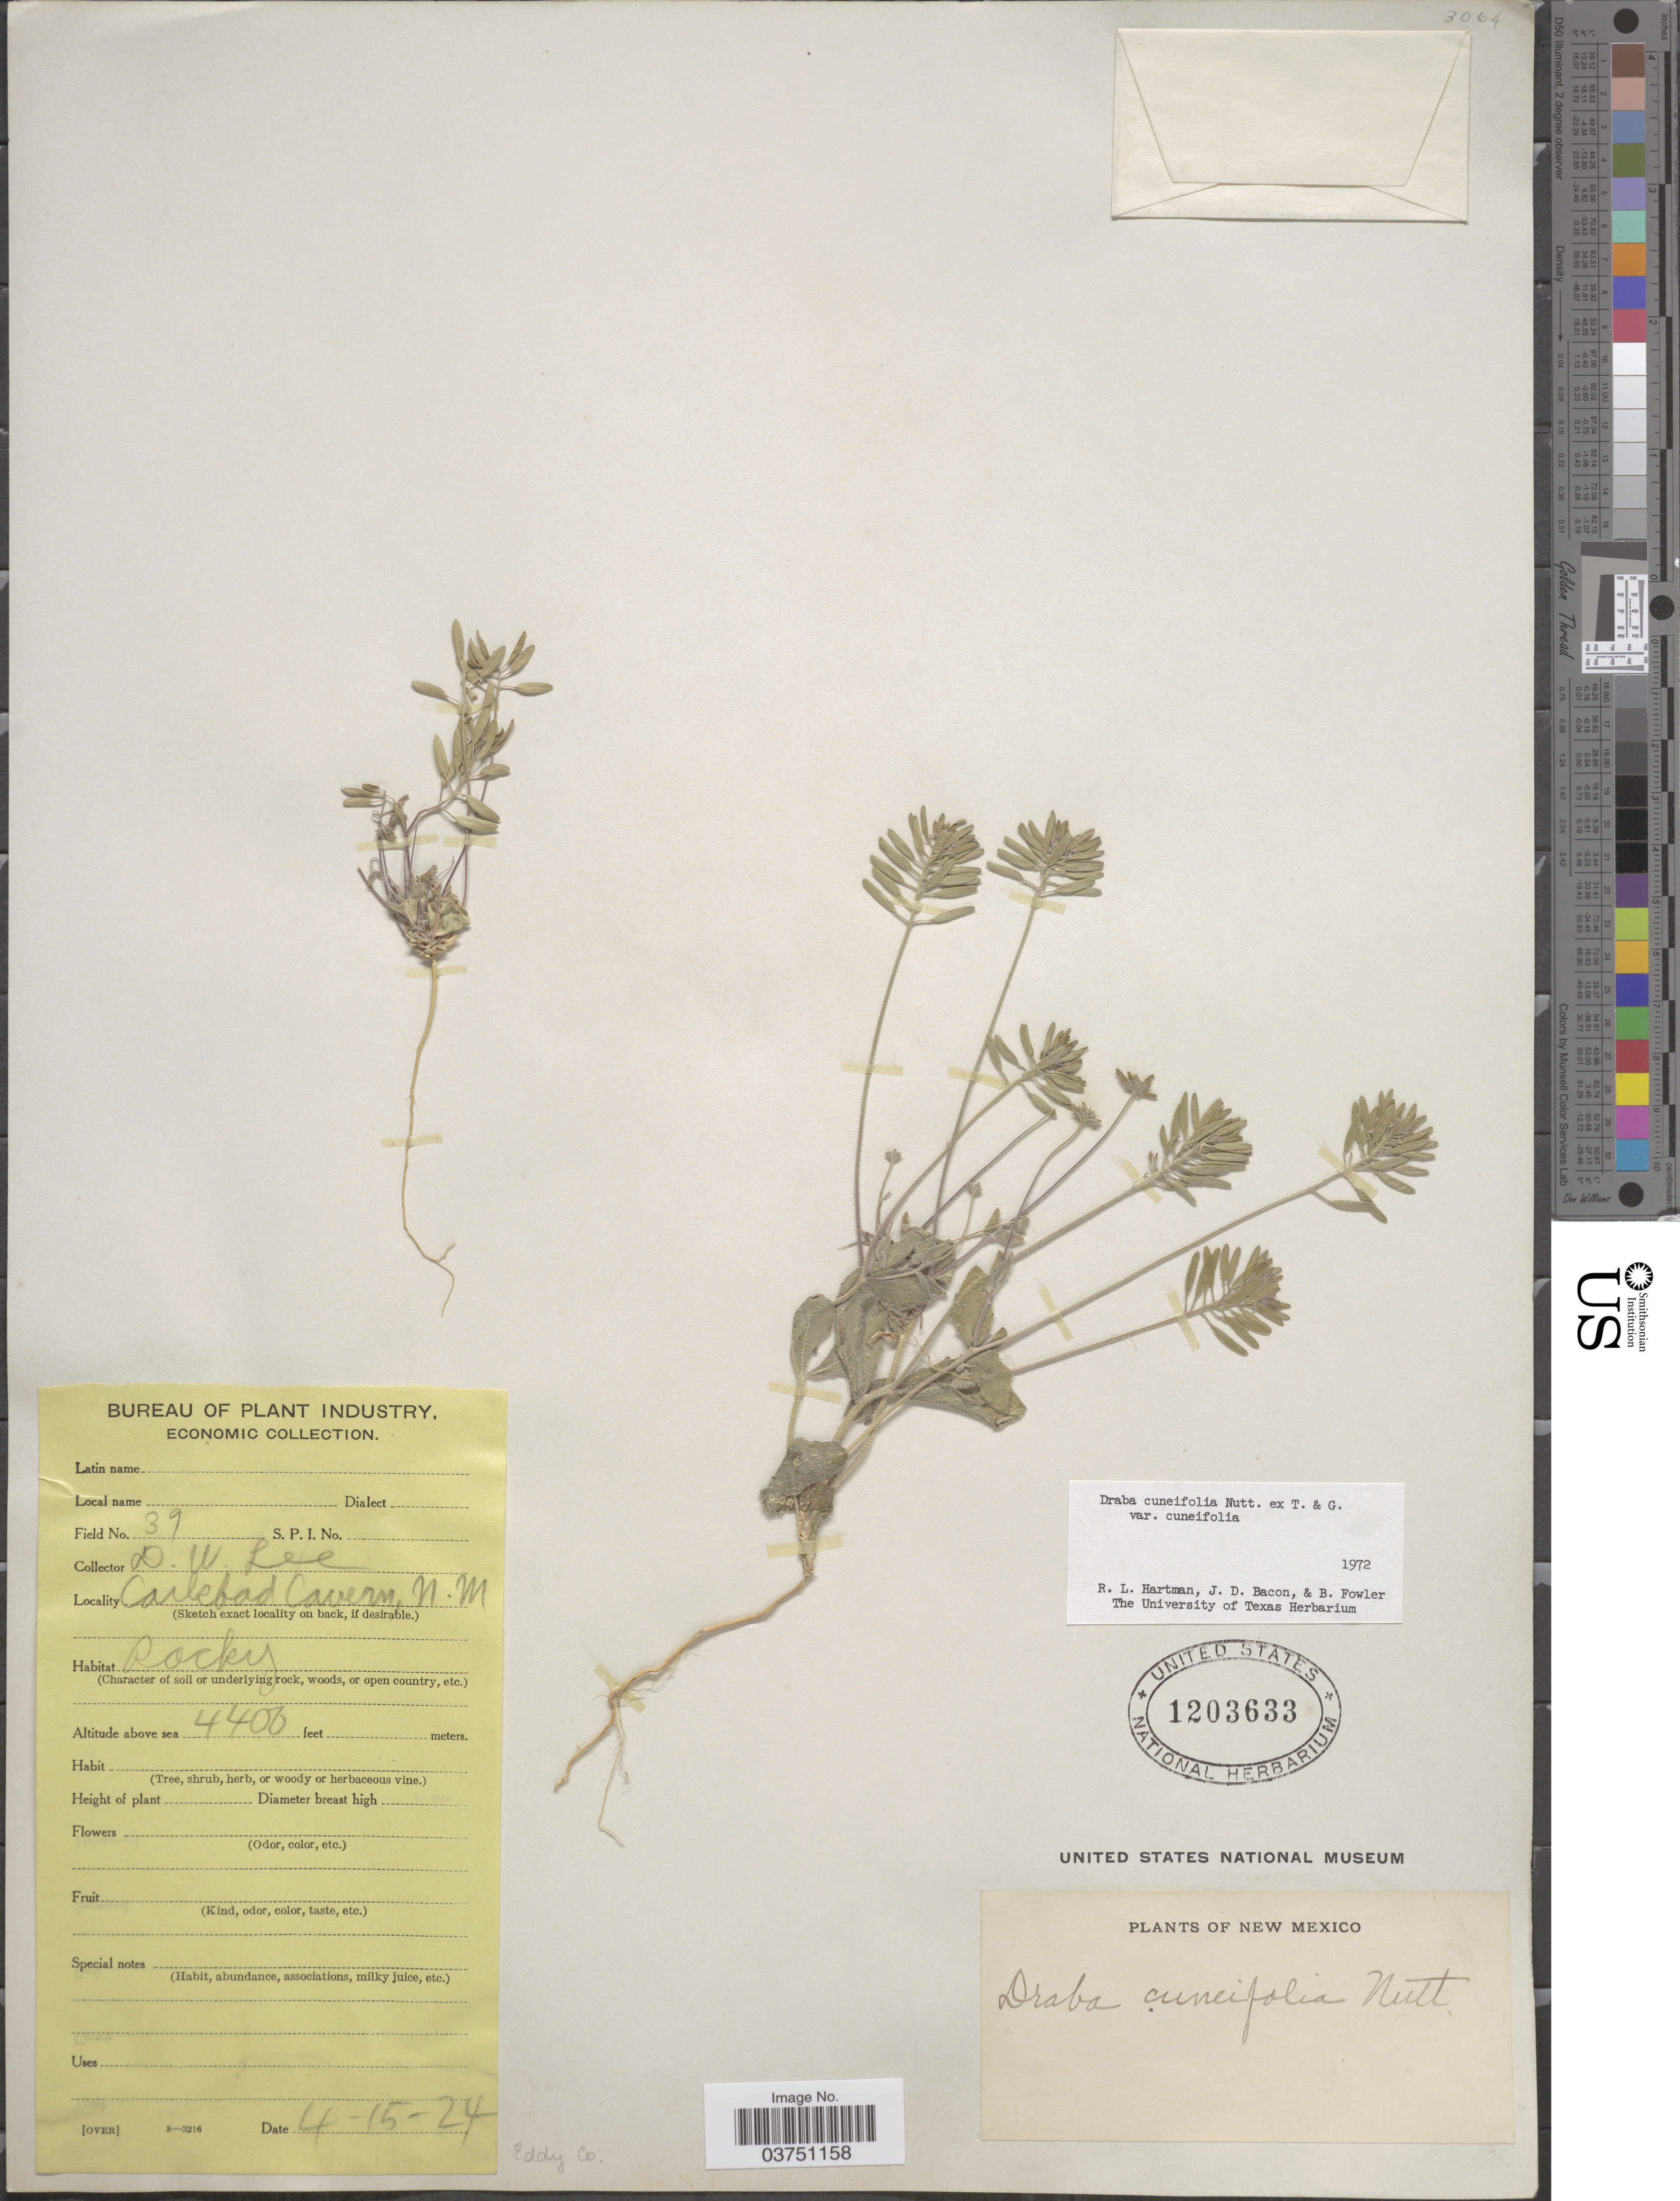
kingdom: Plantae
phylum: Tracheophyta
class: Magnoliopsida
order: Brassicales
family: Brassicaceae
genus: Draba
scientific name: Draba cuneifolia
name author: Nutt.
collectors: D. Lee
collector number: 39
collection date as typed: Transcribed d/m/y: 15/4/24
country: United States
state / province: New Mexico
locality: Carlsbad Cavern. Edddy Co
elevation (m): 1341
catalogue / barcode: US 1203633